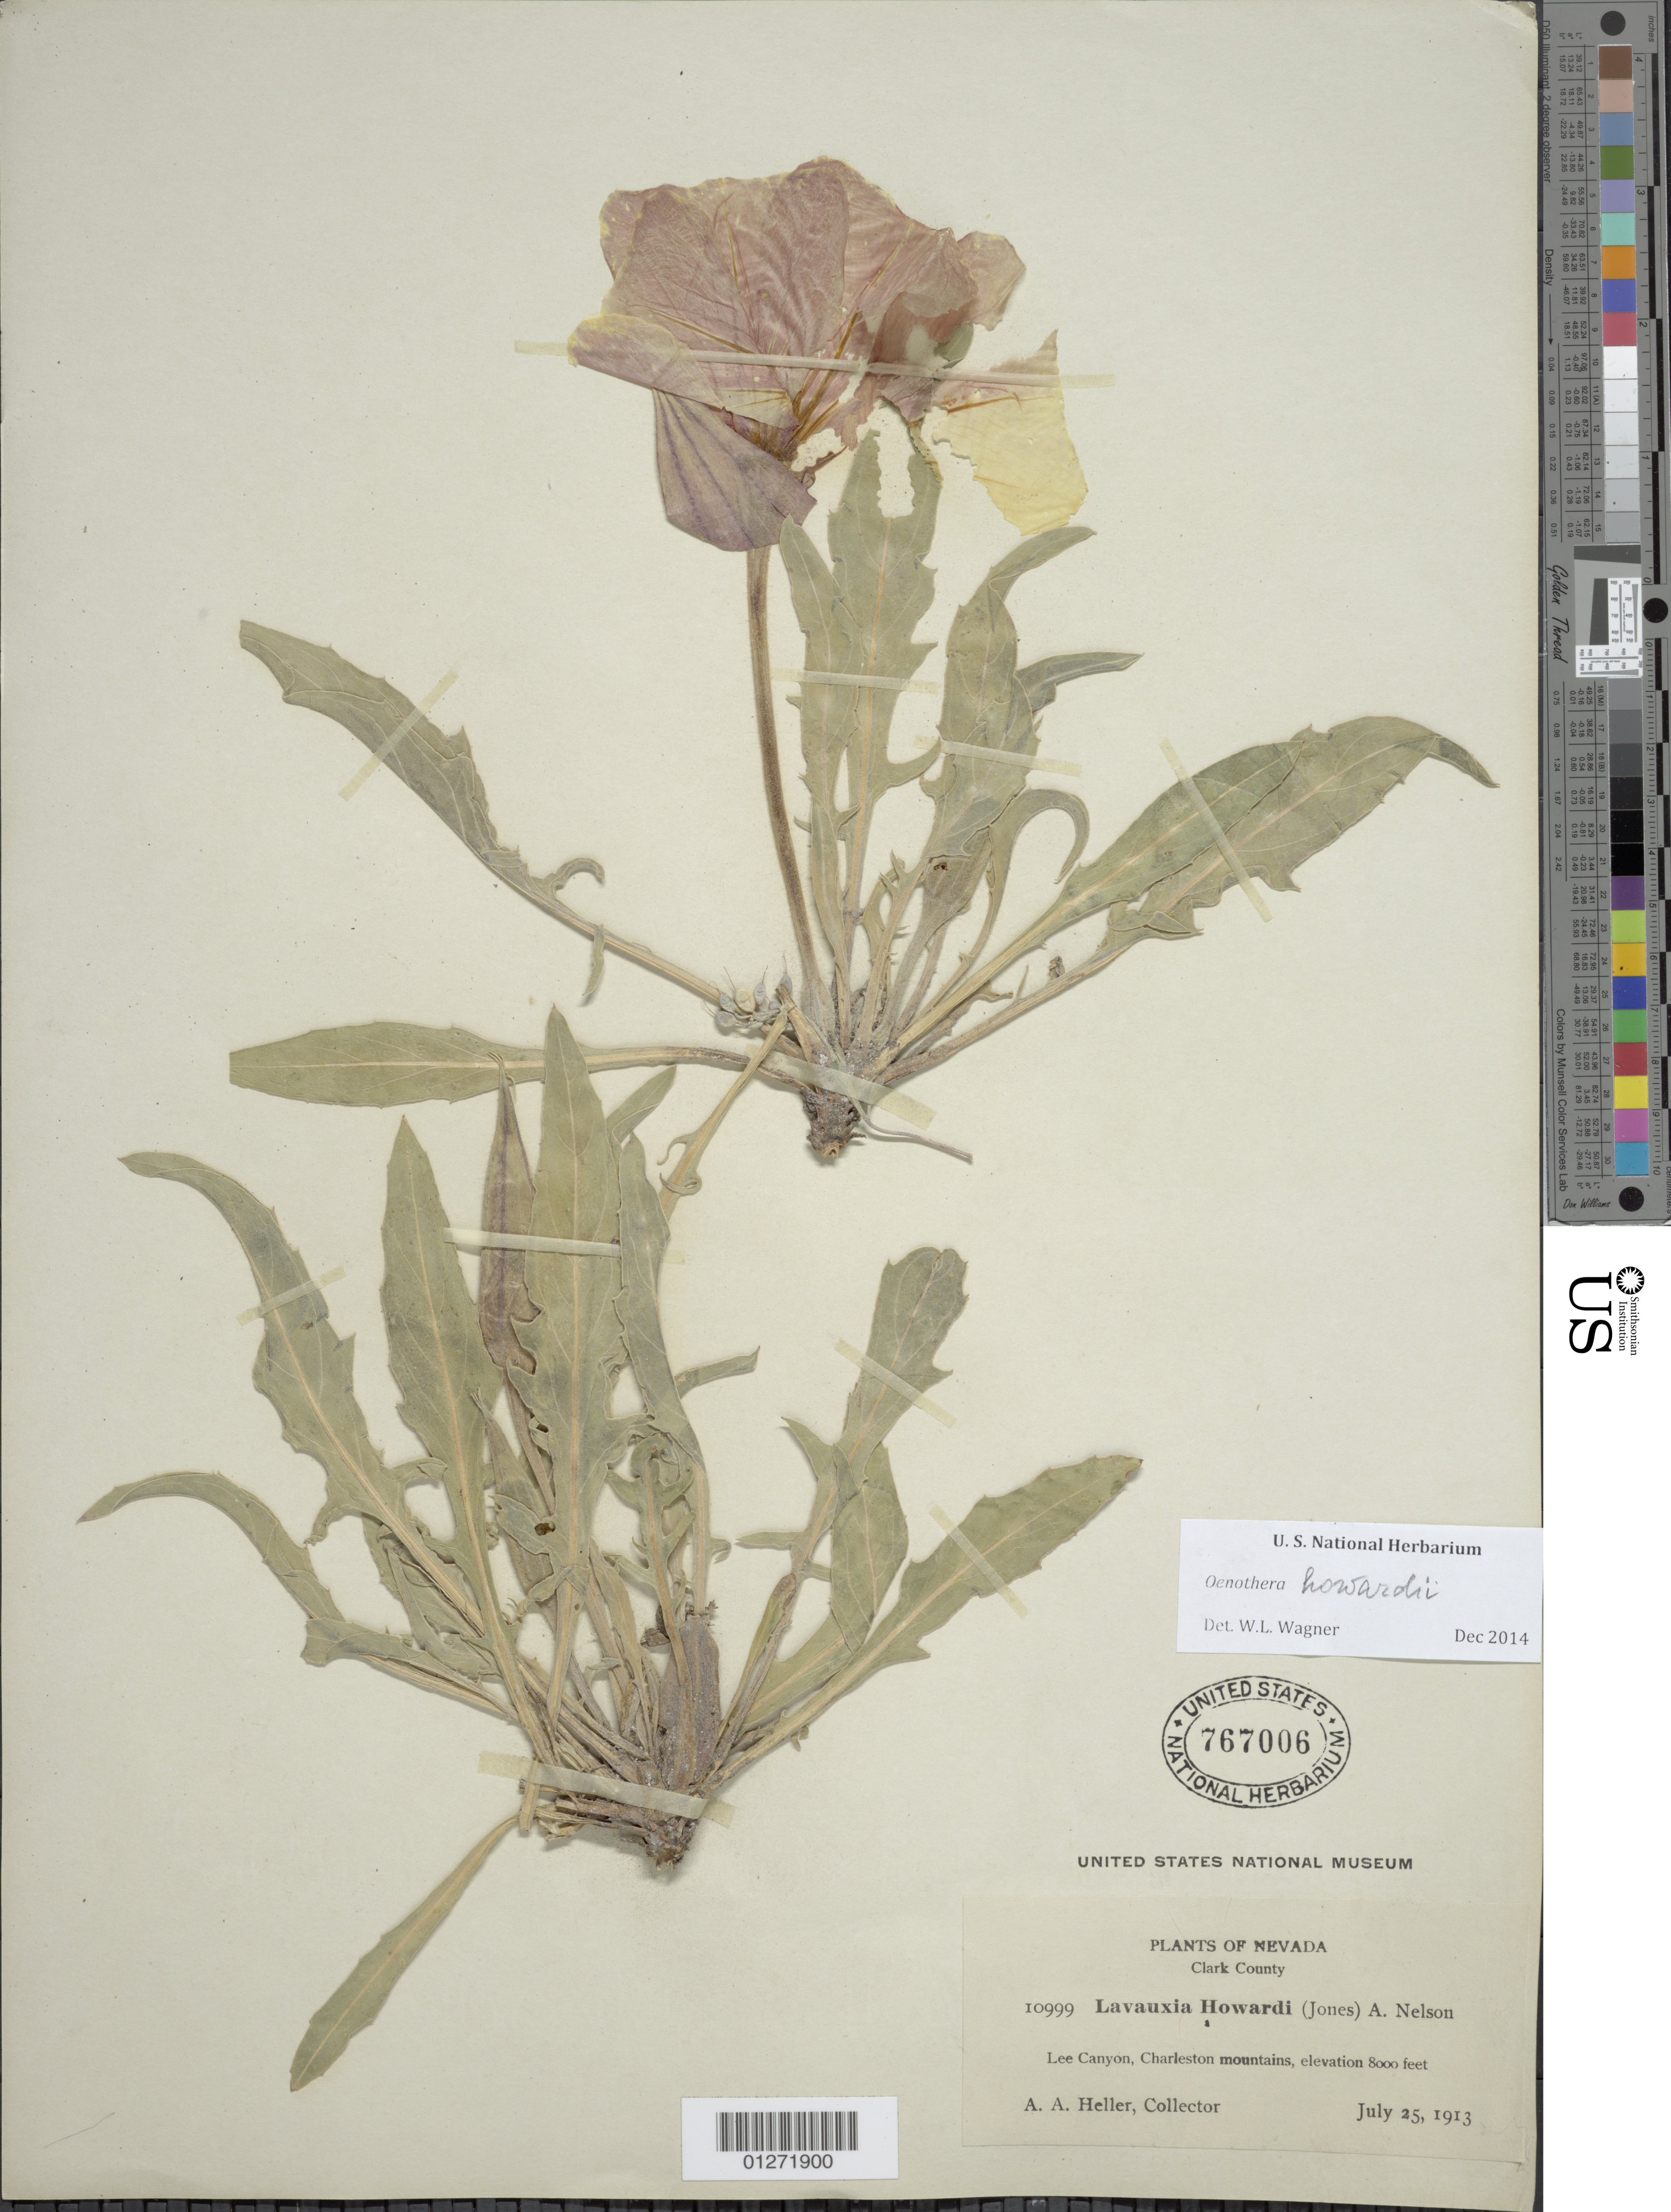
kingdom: Plantae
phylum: Tracheophyta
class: Magnoliopsida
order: Myrtales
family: Onagraceae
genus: Oenothera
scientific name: Oenothera howardii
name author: (A. Nelson) M.E. Jones ex Prain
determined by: Wagner, W. L., (BOT), Smithsonian Institution - National Museum of Natural History (UNITED STATES)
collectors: A. A. Heller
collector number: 10999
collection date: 1913-07-25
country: United States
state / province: Nevada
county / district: Clark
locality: Charleston Mts., Lee Canyon.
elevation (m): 2438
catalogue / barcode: US 767006